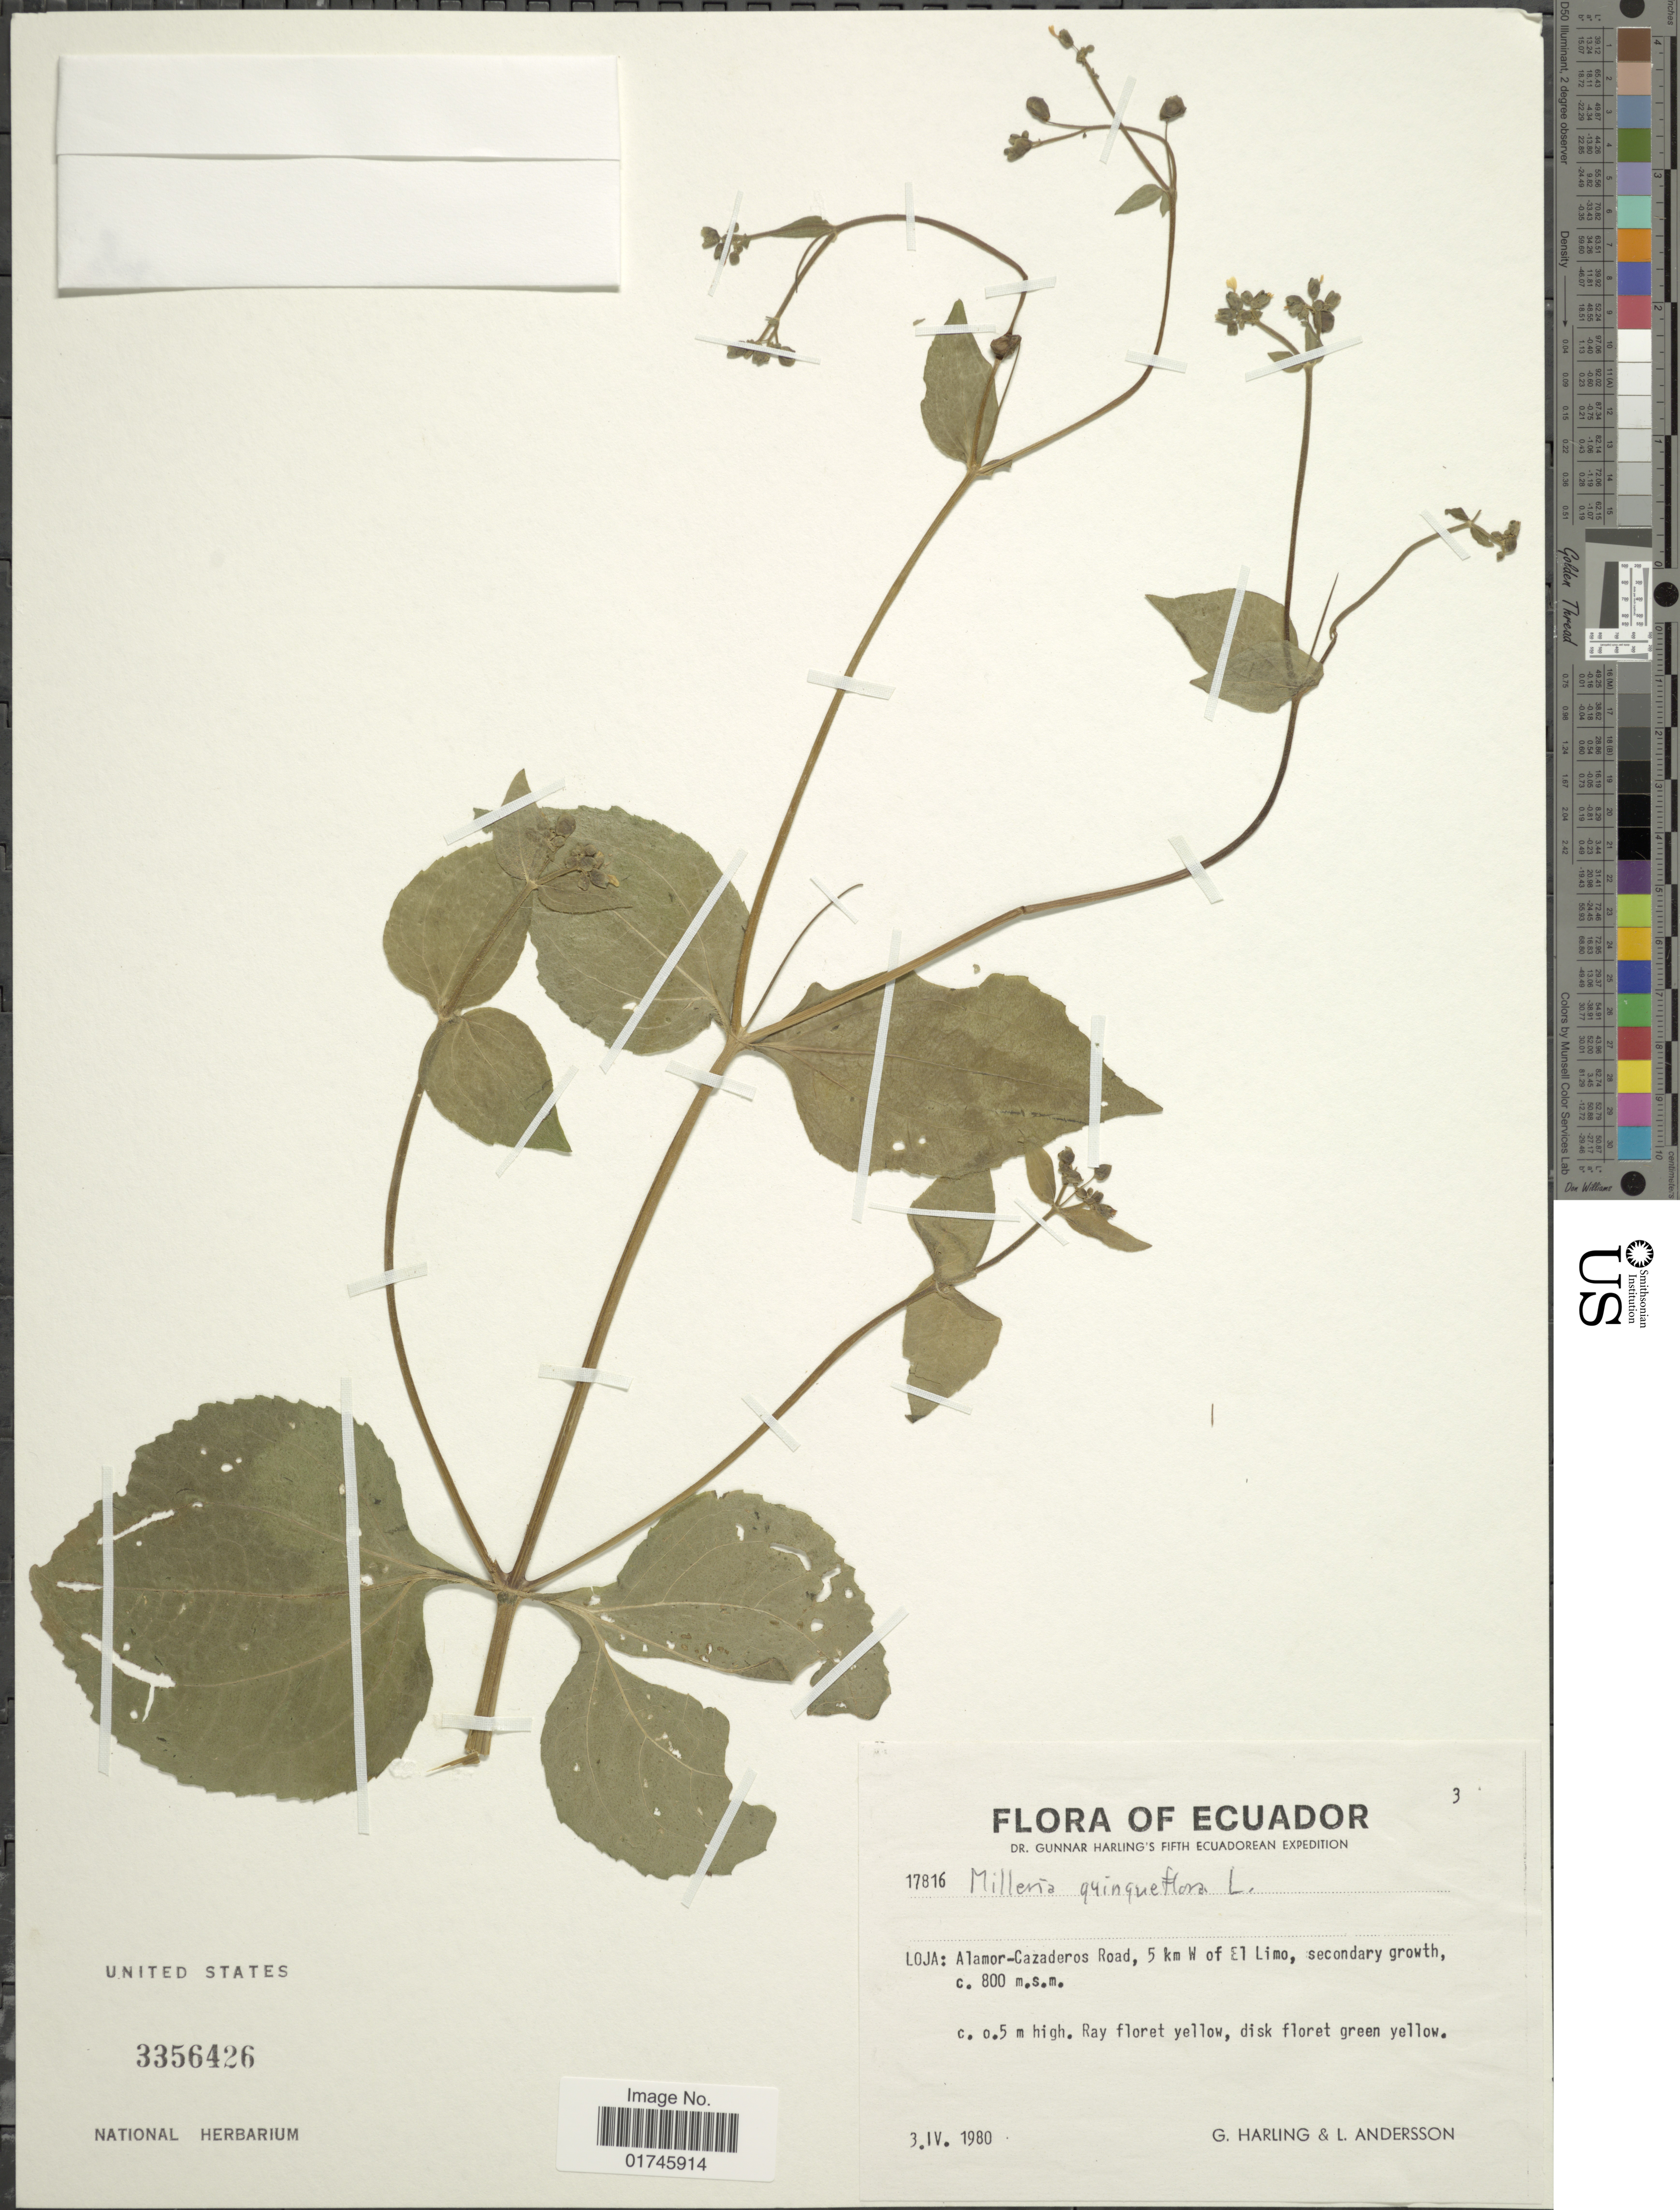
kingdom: Plantae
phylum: Tracheophyta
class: Magnoliopsida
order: Asterales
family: Asteraceae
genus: Milleria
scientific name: Milleria quinqueflora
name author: L.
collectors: G. Harling & L. Andersson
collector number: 17816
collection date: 1980-04-03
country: Ecuador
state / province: Loja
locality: Loja: Alamor - Cazaderos Road, 5 km W of El Limo.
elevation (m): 800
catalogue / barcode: US 3356426